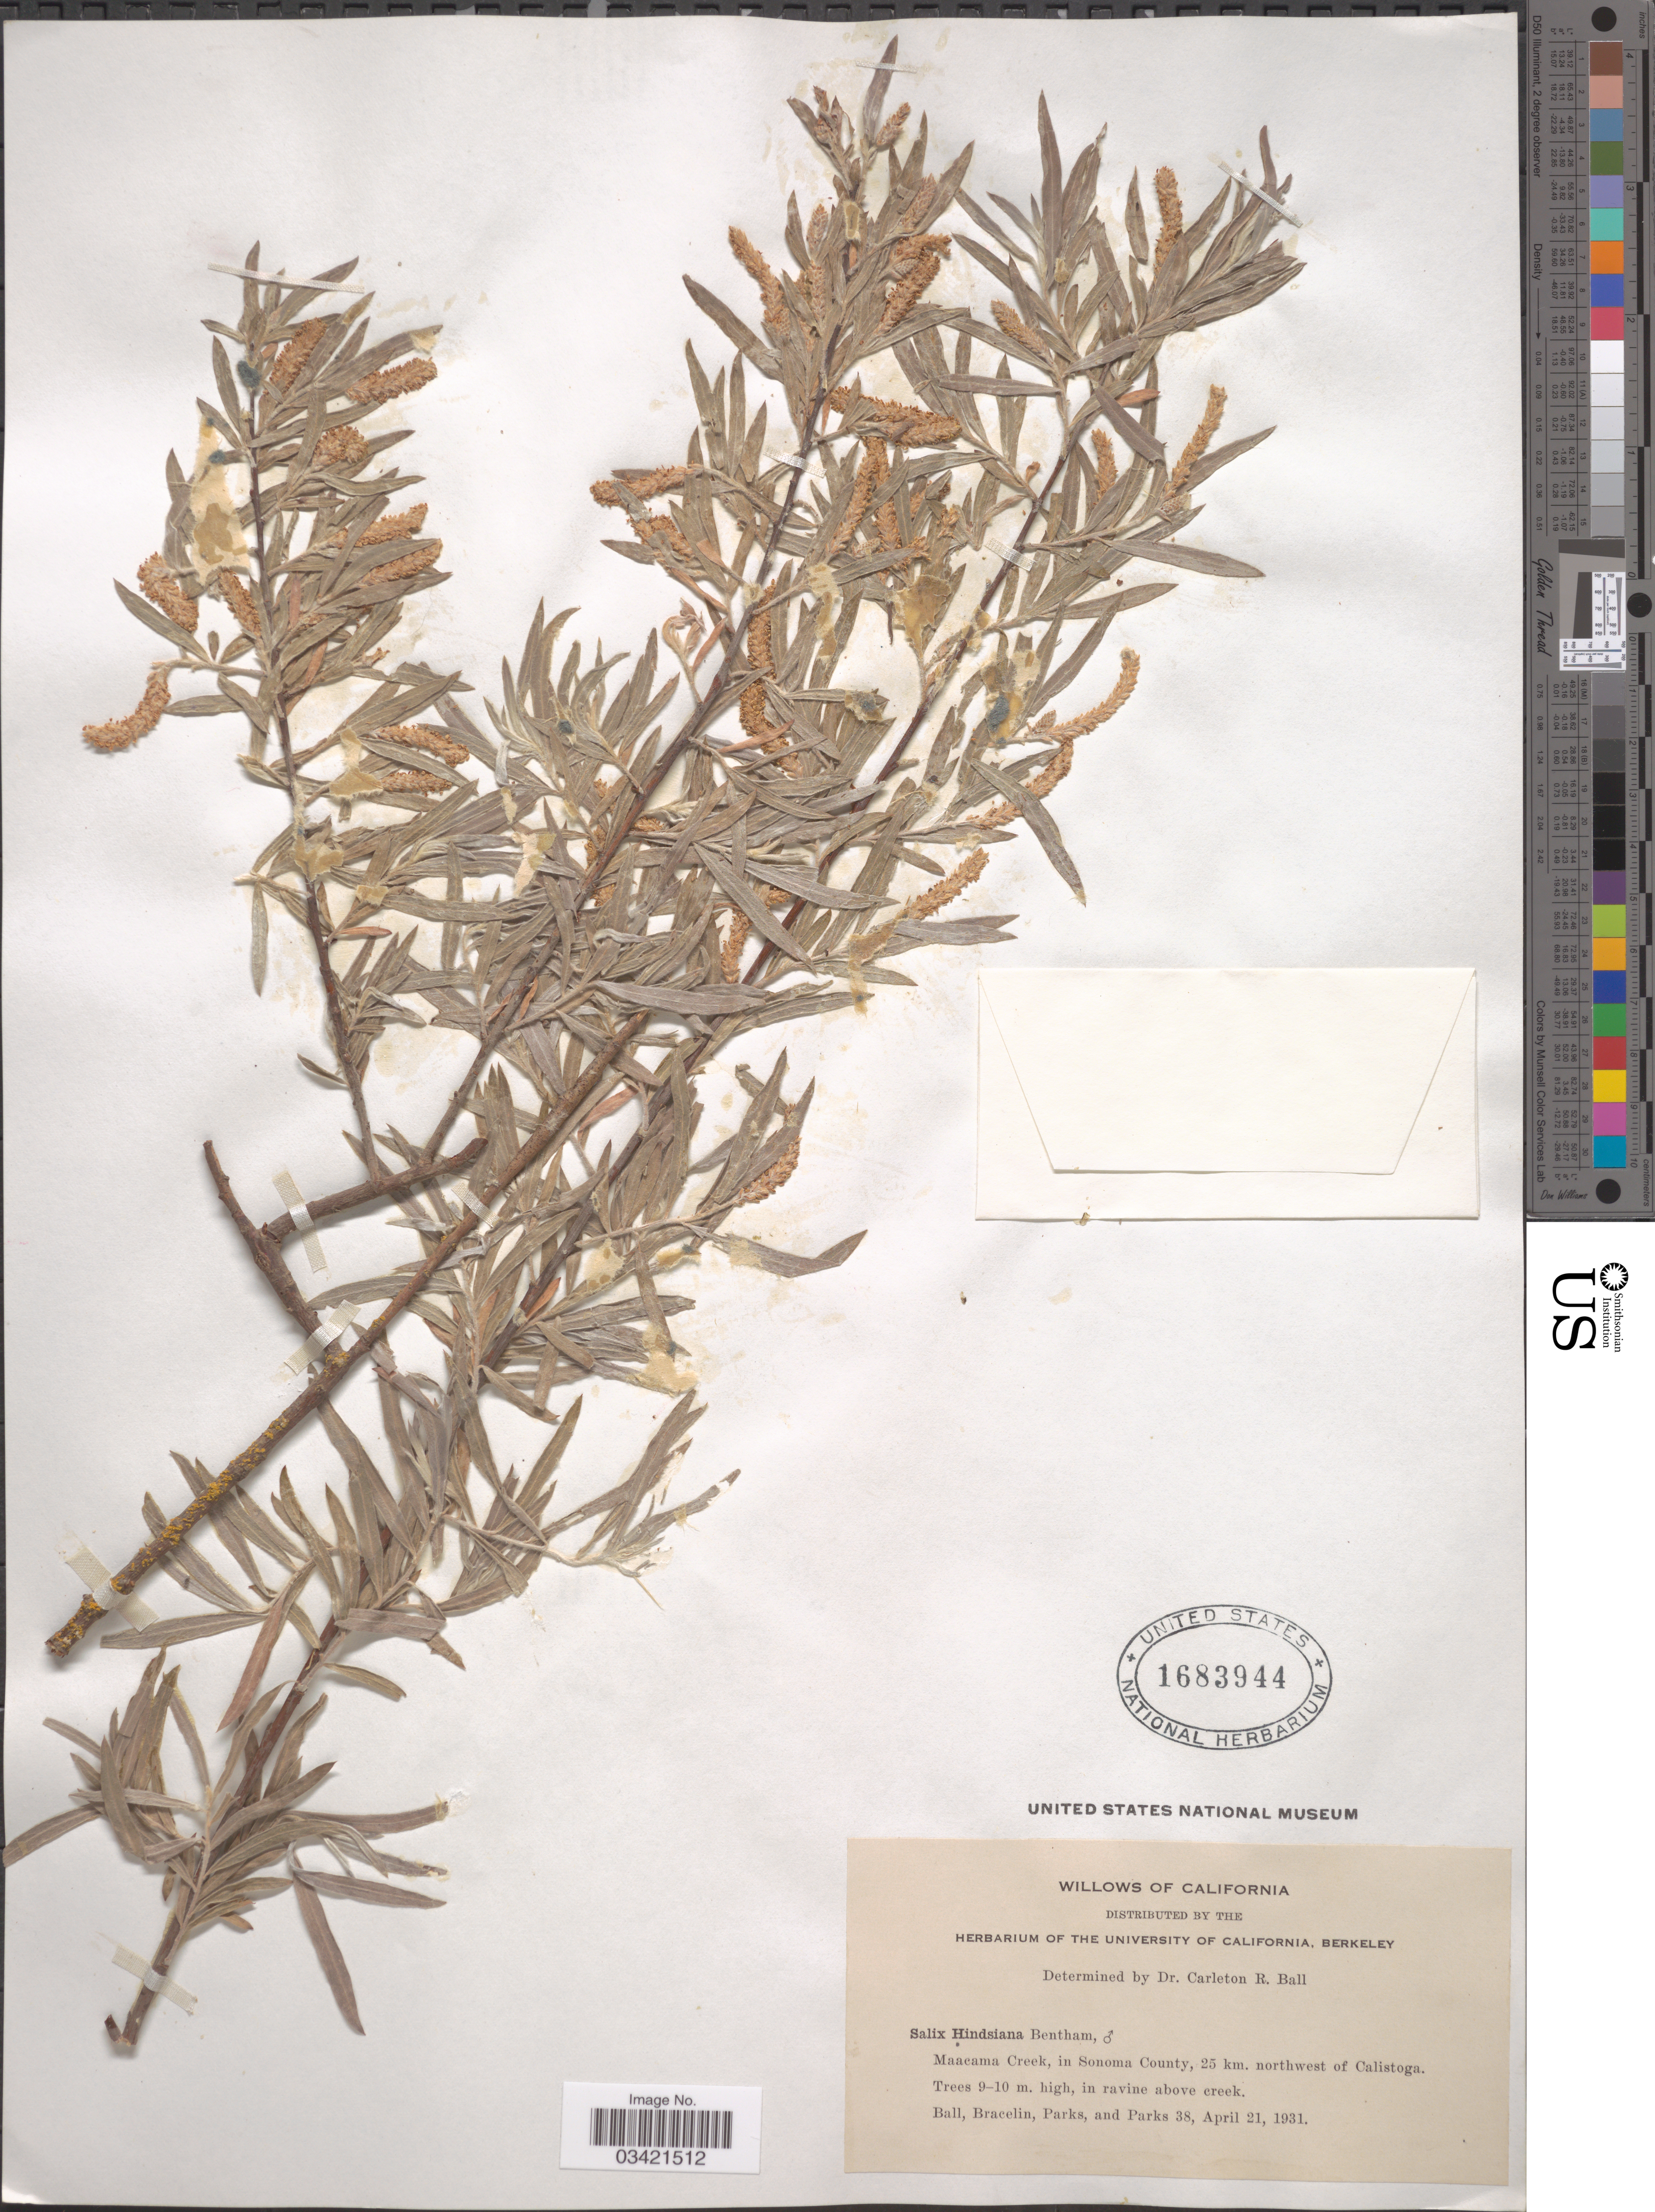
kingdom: Plantae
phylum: Tracheophyta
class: Magnoliopsida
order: Malpighiales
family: Salicaceae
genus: Salix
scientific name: Salix hindsiana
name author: Benth.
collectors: -- Ball, Bracelin, Parks & Parks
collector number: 38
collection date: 1931-04-21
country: United States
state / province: California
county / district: Sonoma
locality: Maacama Creek, in Sonoma County, 25 km. northwest of Calistoga.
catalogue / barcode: US 1683944